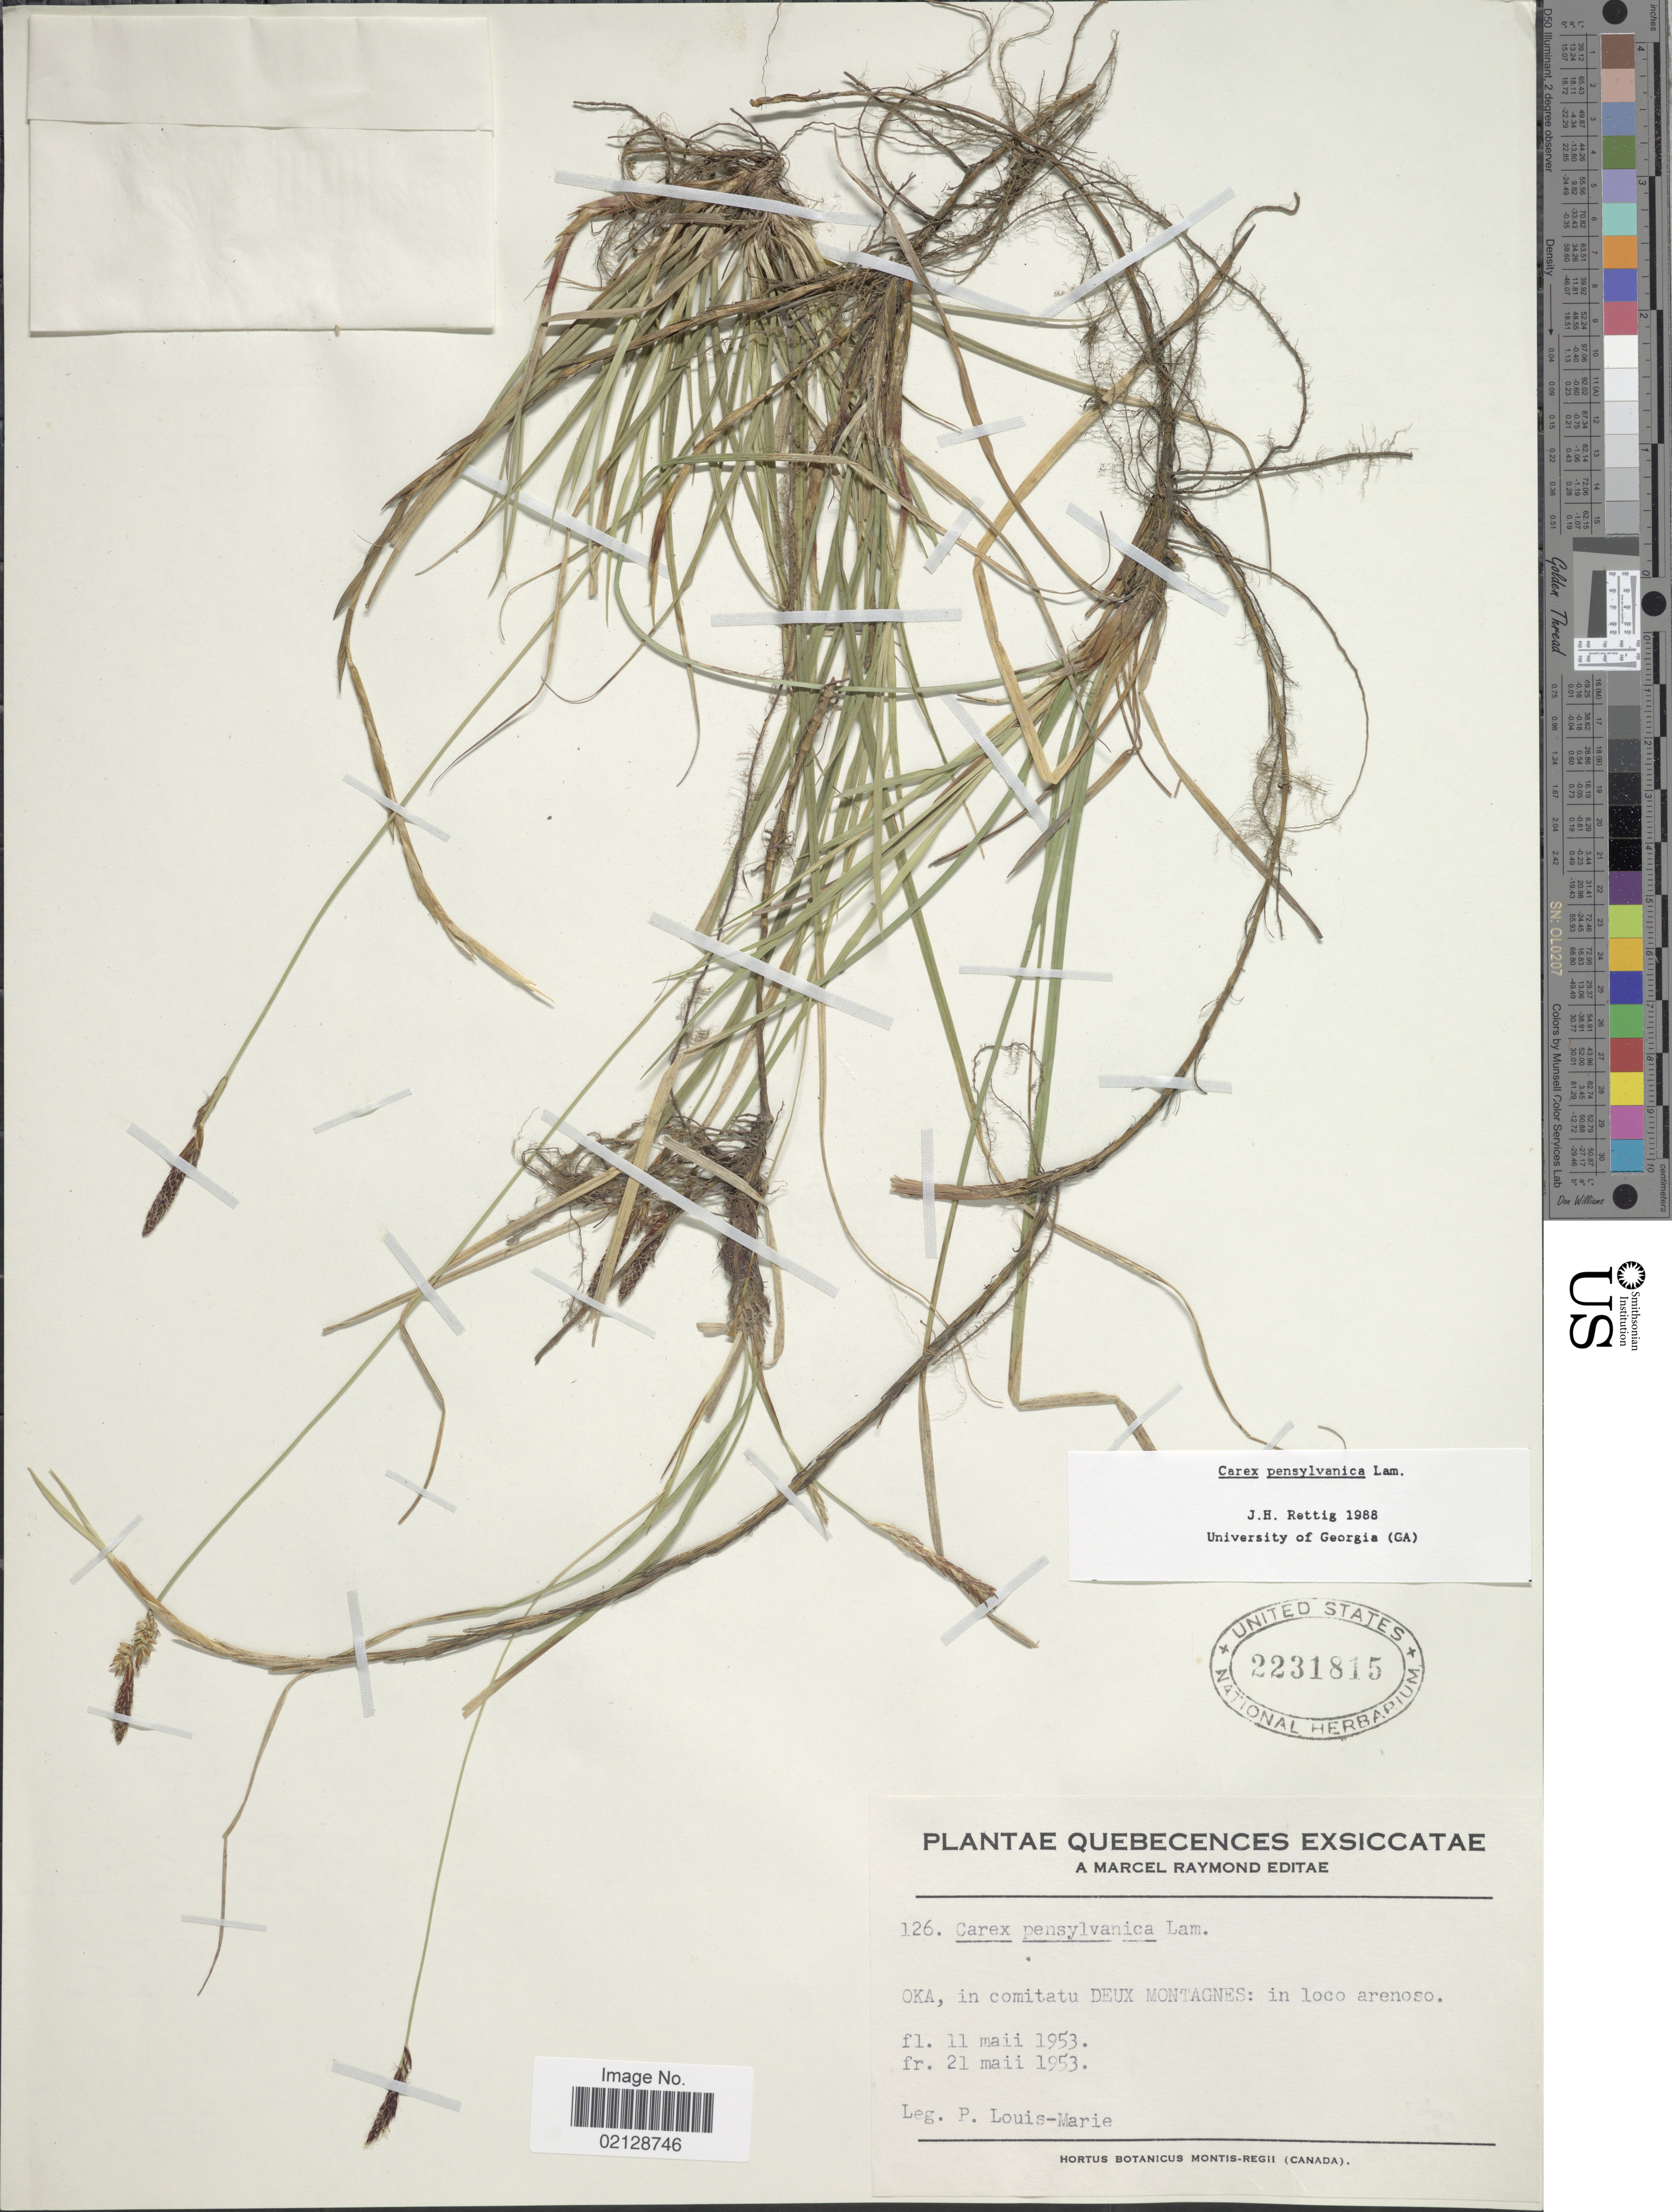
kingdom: Plantae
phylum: Tracheophyta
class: Liliopsida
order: Poales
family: Cyperaceae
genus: Carex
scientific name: Carex pensylvanica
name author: Lam.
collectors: L.-M. LaLonde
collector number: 126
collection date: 1953-05-11/1953-05-21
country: Canada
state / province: Quebec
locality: Oka, in comitatu Deux Montagnes: in loco arenoso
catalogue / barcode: US 2231815